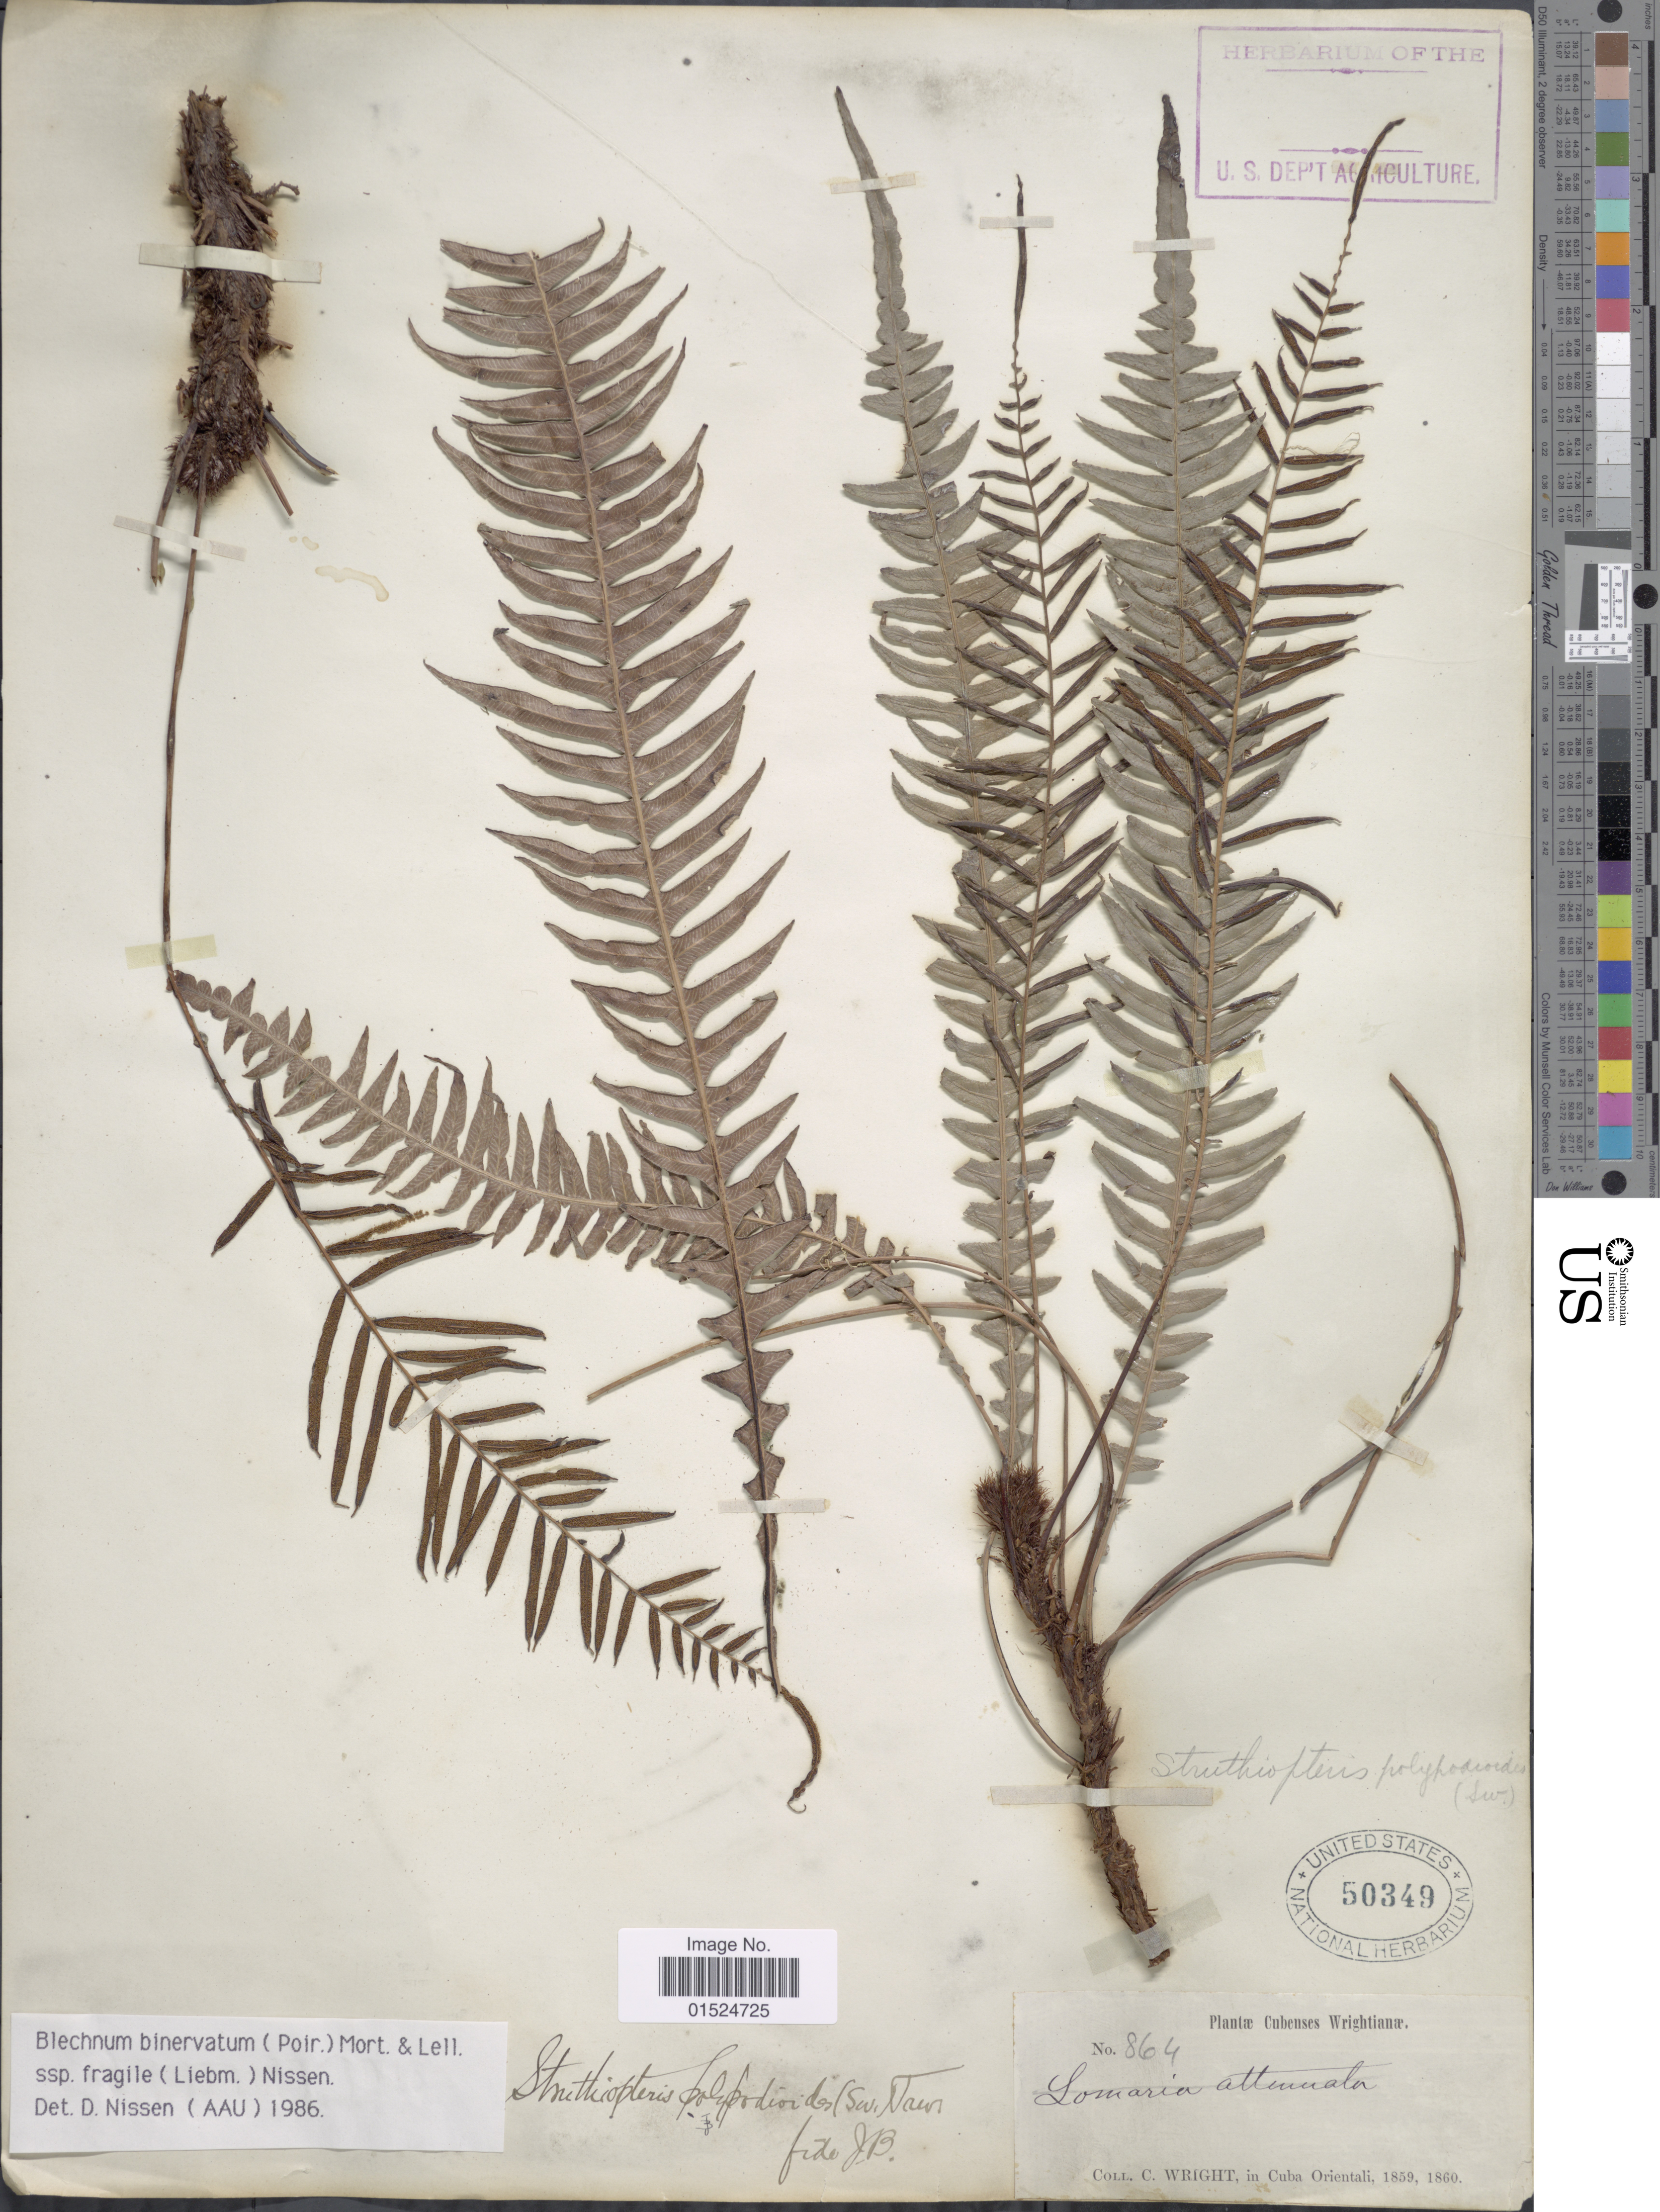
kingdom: Plantae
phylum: Tracheophyta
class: Polypodiopsida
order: Polypodiales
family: Blechnaceae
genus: Blechnum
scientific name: Blechnum fragile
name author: (Liebm.) C.V. Morton & Lellinger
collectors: C. Wright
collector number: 864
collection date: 1859/1860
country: Cuba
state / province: Oriente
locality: In Cuba Orientali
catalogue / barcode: US 50349